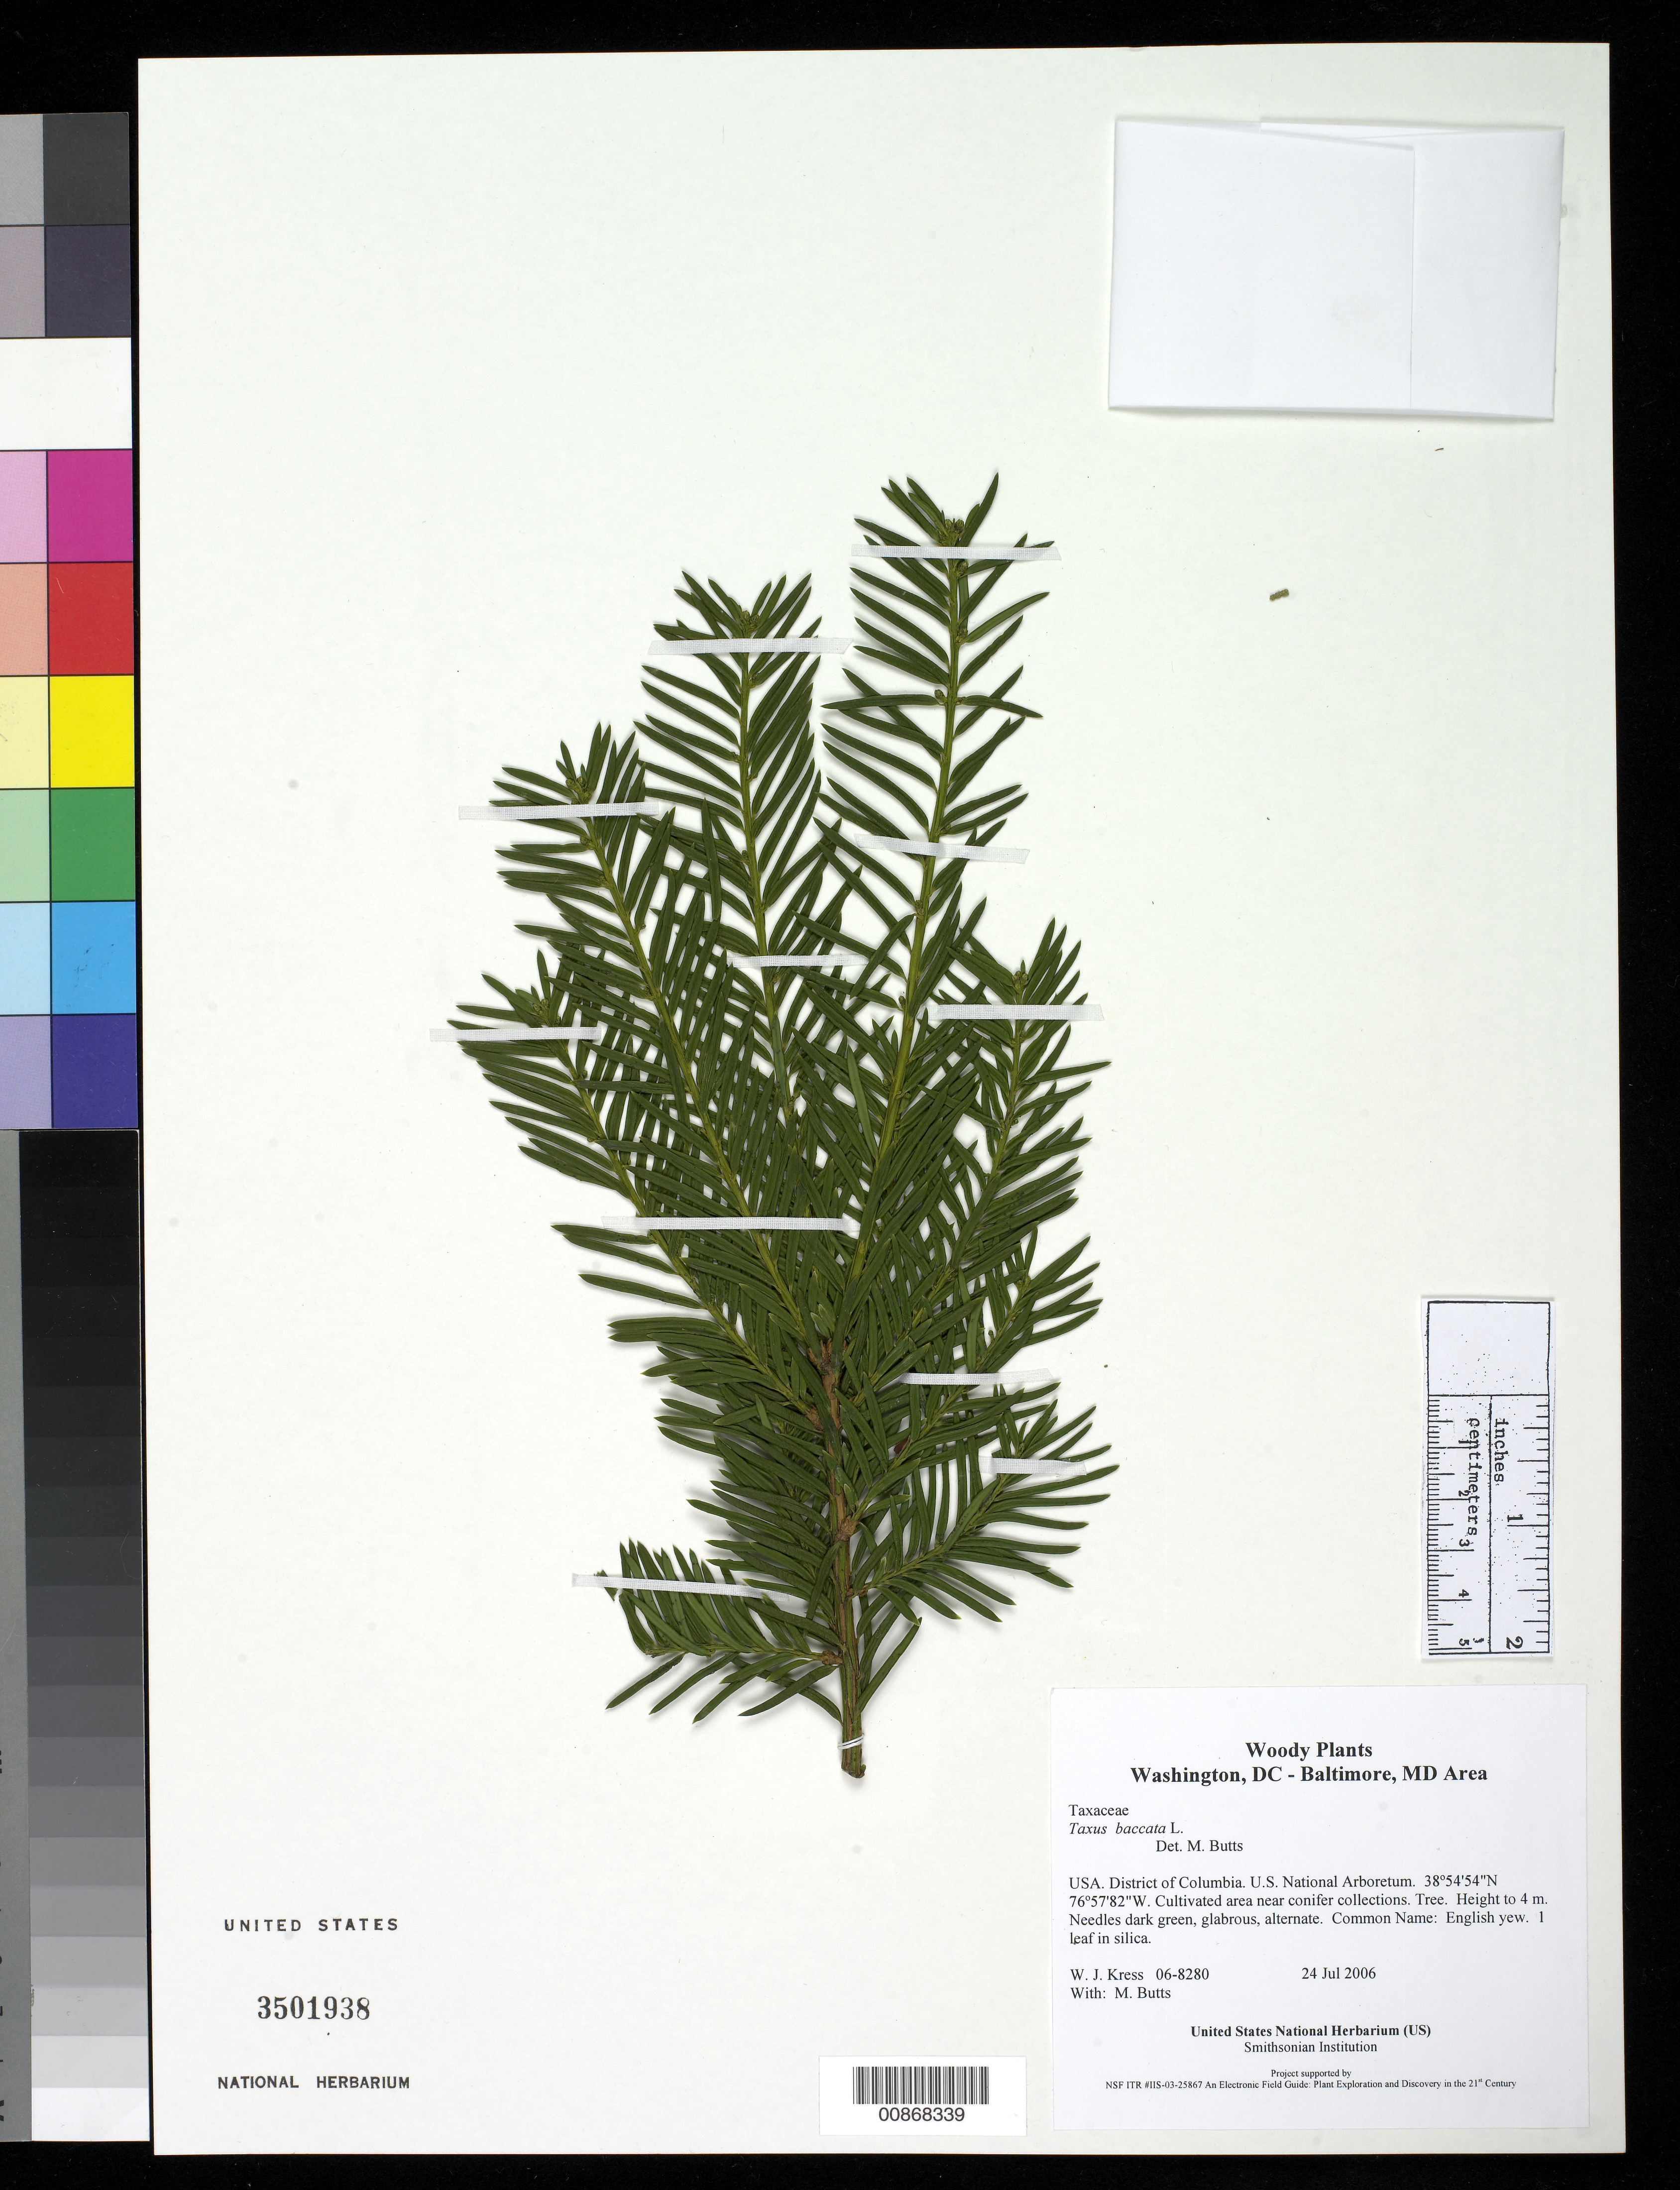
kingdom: Plantae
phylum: Tracheophyta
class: Pinopsida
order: Pinales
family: Taxaceae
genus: Taxus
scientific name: Taxus baccata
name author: L.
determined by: Butts, M. B.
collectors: W. J. Kress & M. B. Butts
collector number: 06-8280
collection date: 2006-07-24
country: United States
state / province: District of Columbia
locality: U.S. National Arboretum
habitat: Cultivated area near conifer collections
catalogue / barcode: US 3501938